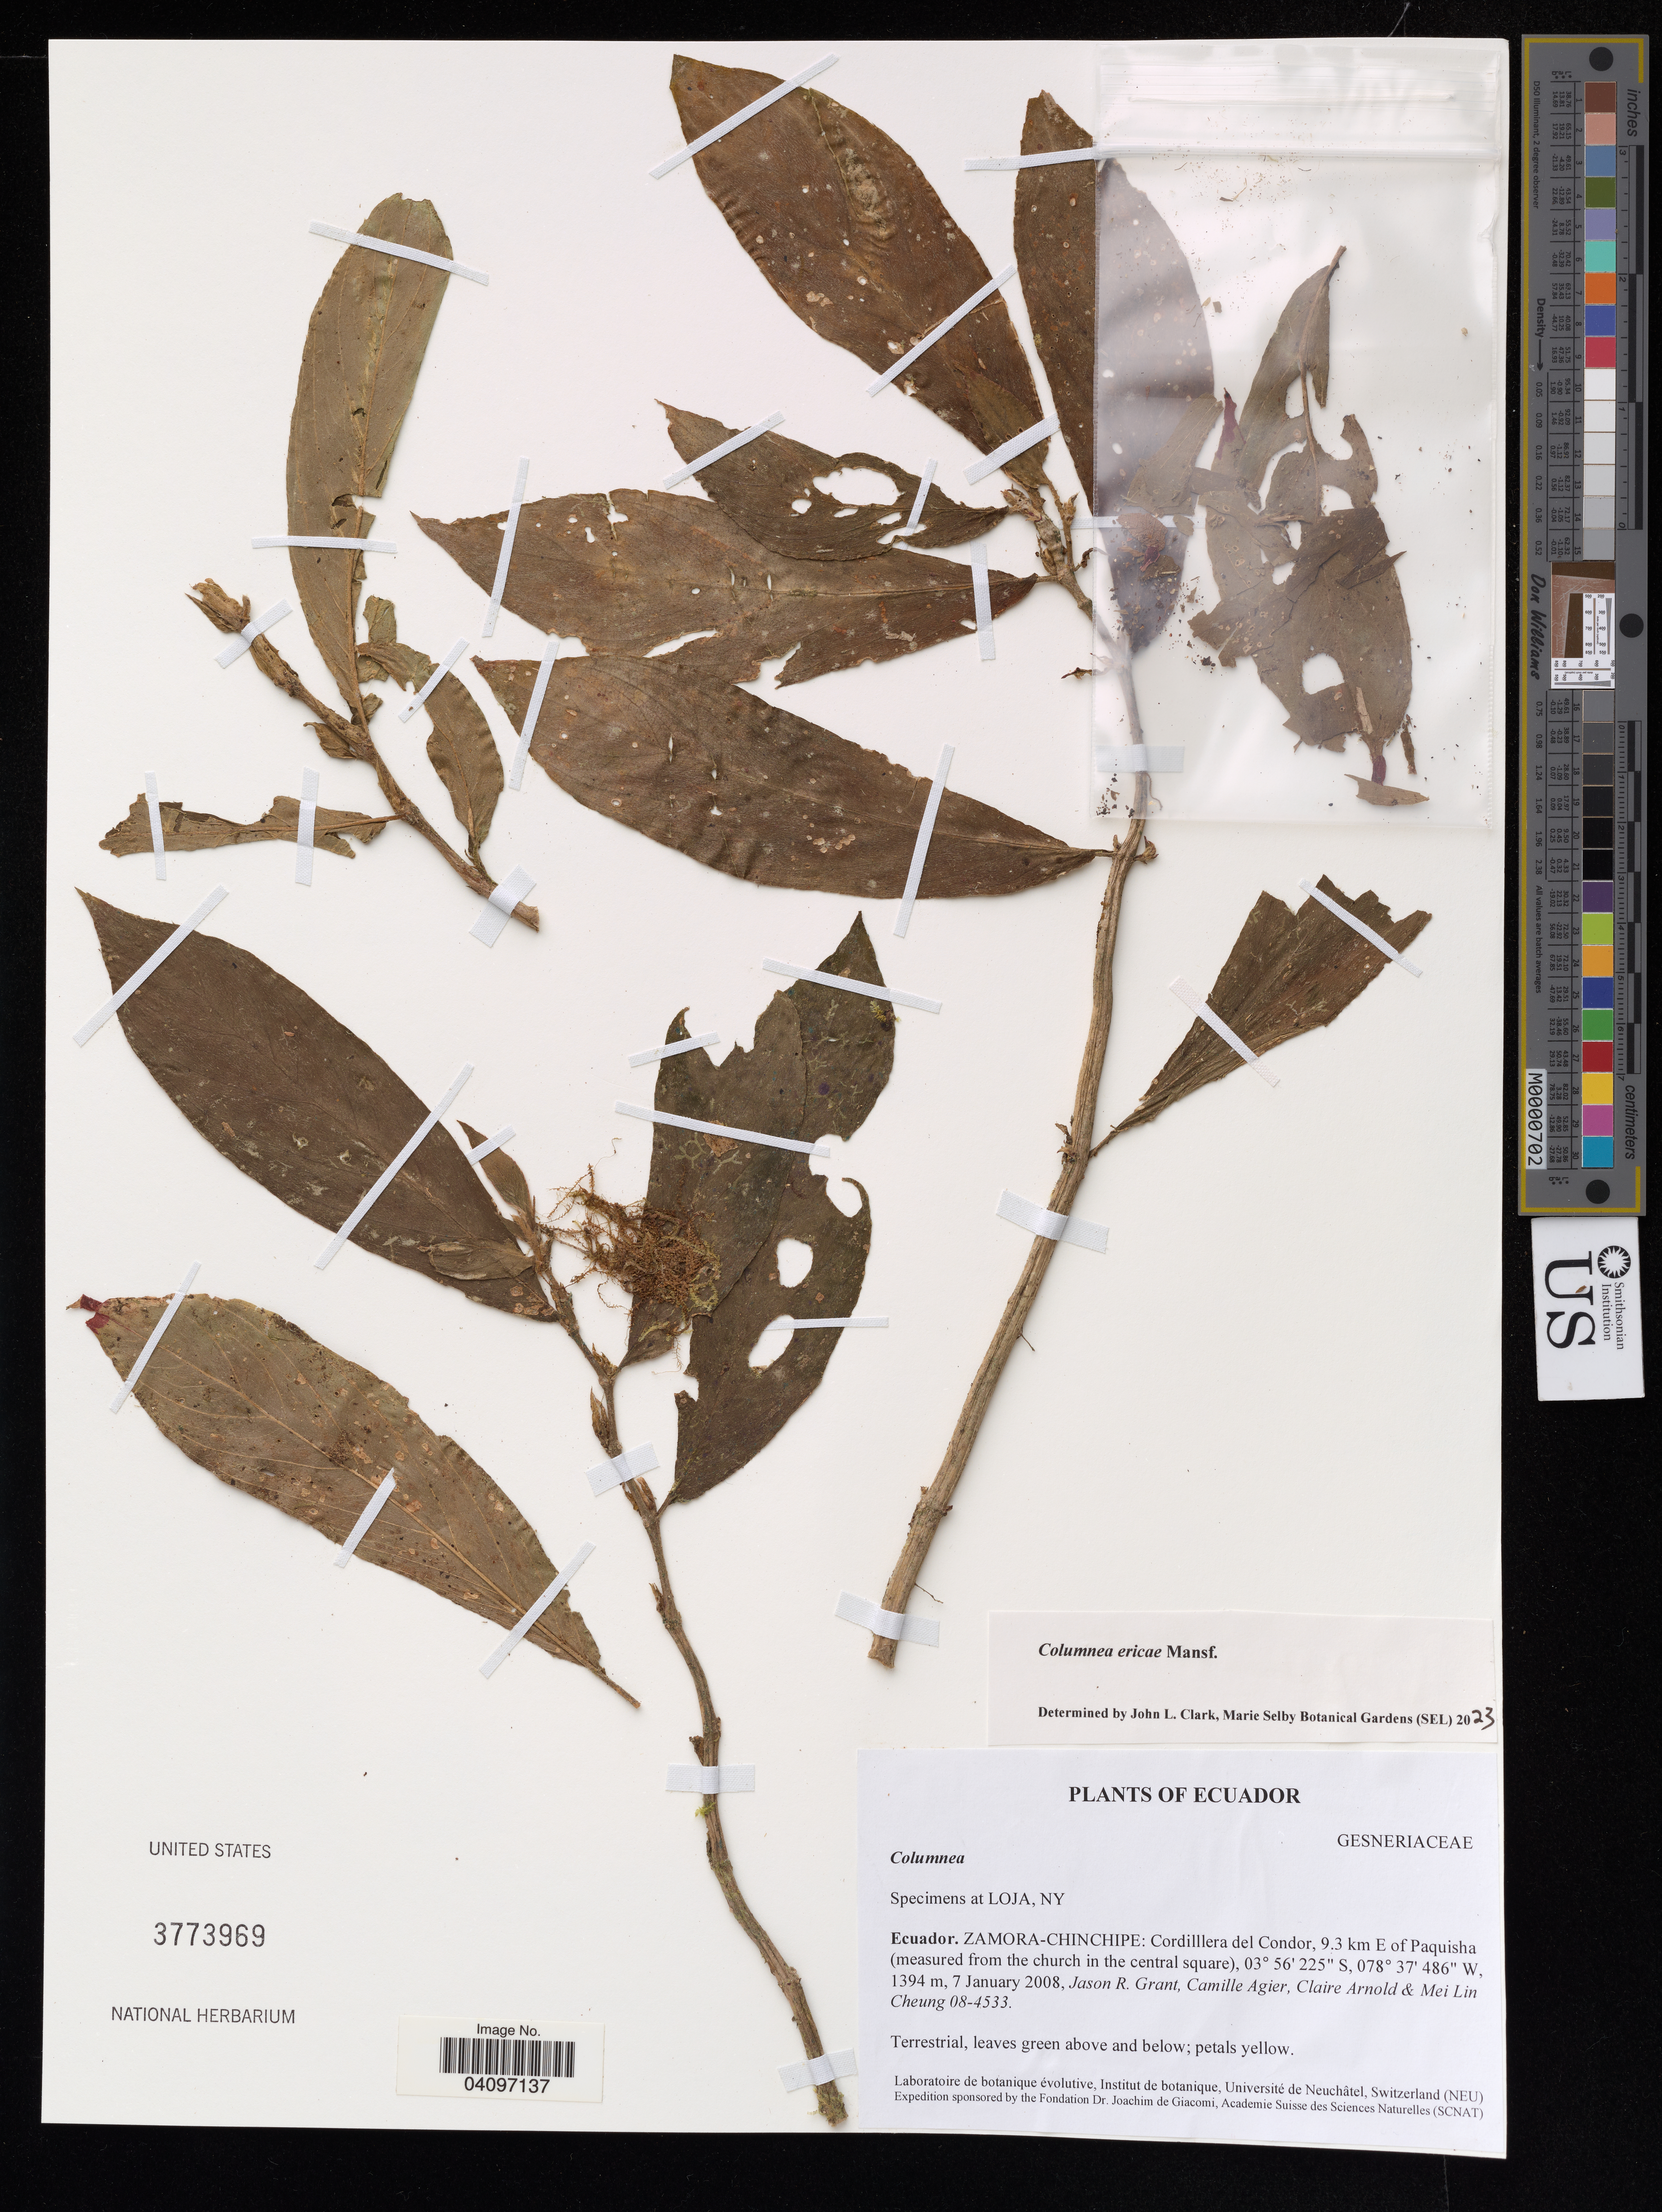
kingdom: Plantae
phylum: Tracheophyta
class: Magnoliopsida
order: Lamiales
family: Gesneriaceae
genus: Columnea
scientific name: Columnea ericae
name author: Mansf.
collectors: J. R. Grant, C. Agier, C. Arnold & M. Cheung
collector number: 08-4533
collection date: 2008-01-07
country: Ecuador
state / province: Zamora-Chinchipe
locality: Ecuador. Zamora-Chinchipe: Cordillera del Condor, 9.3 km E of Paquisha.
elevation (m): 1394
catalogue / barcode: US 3773969